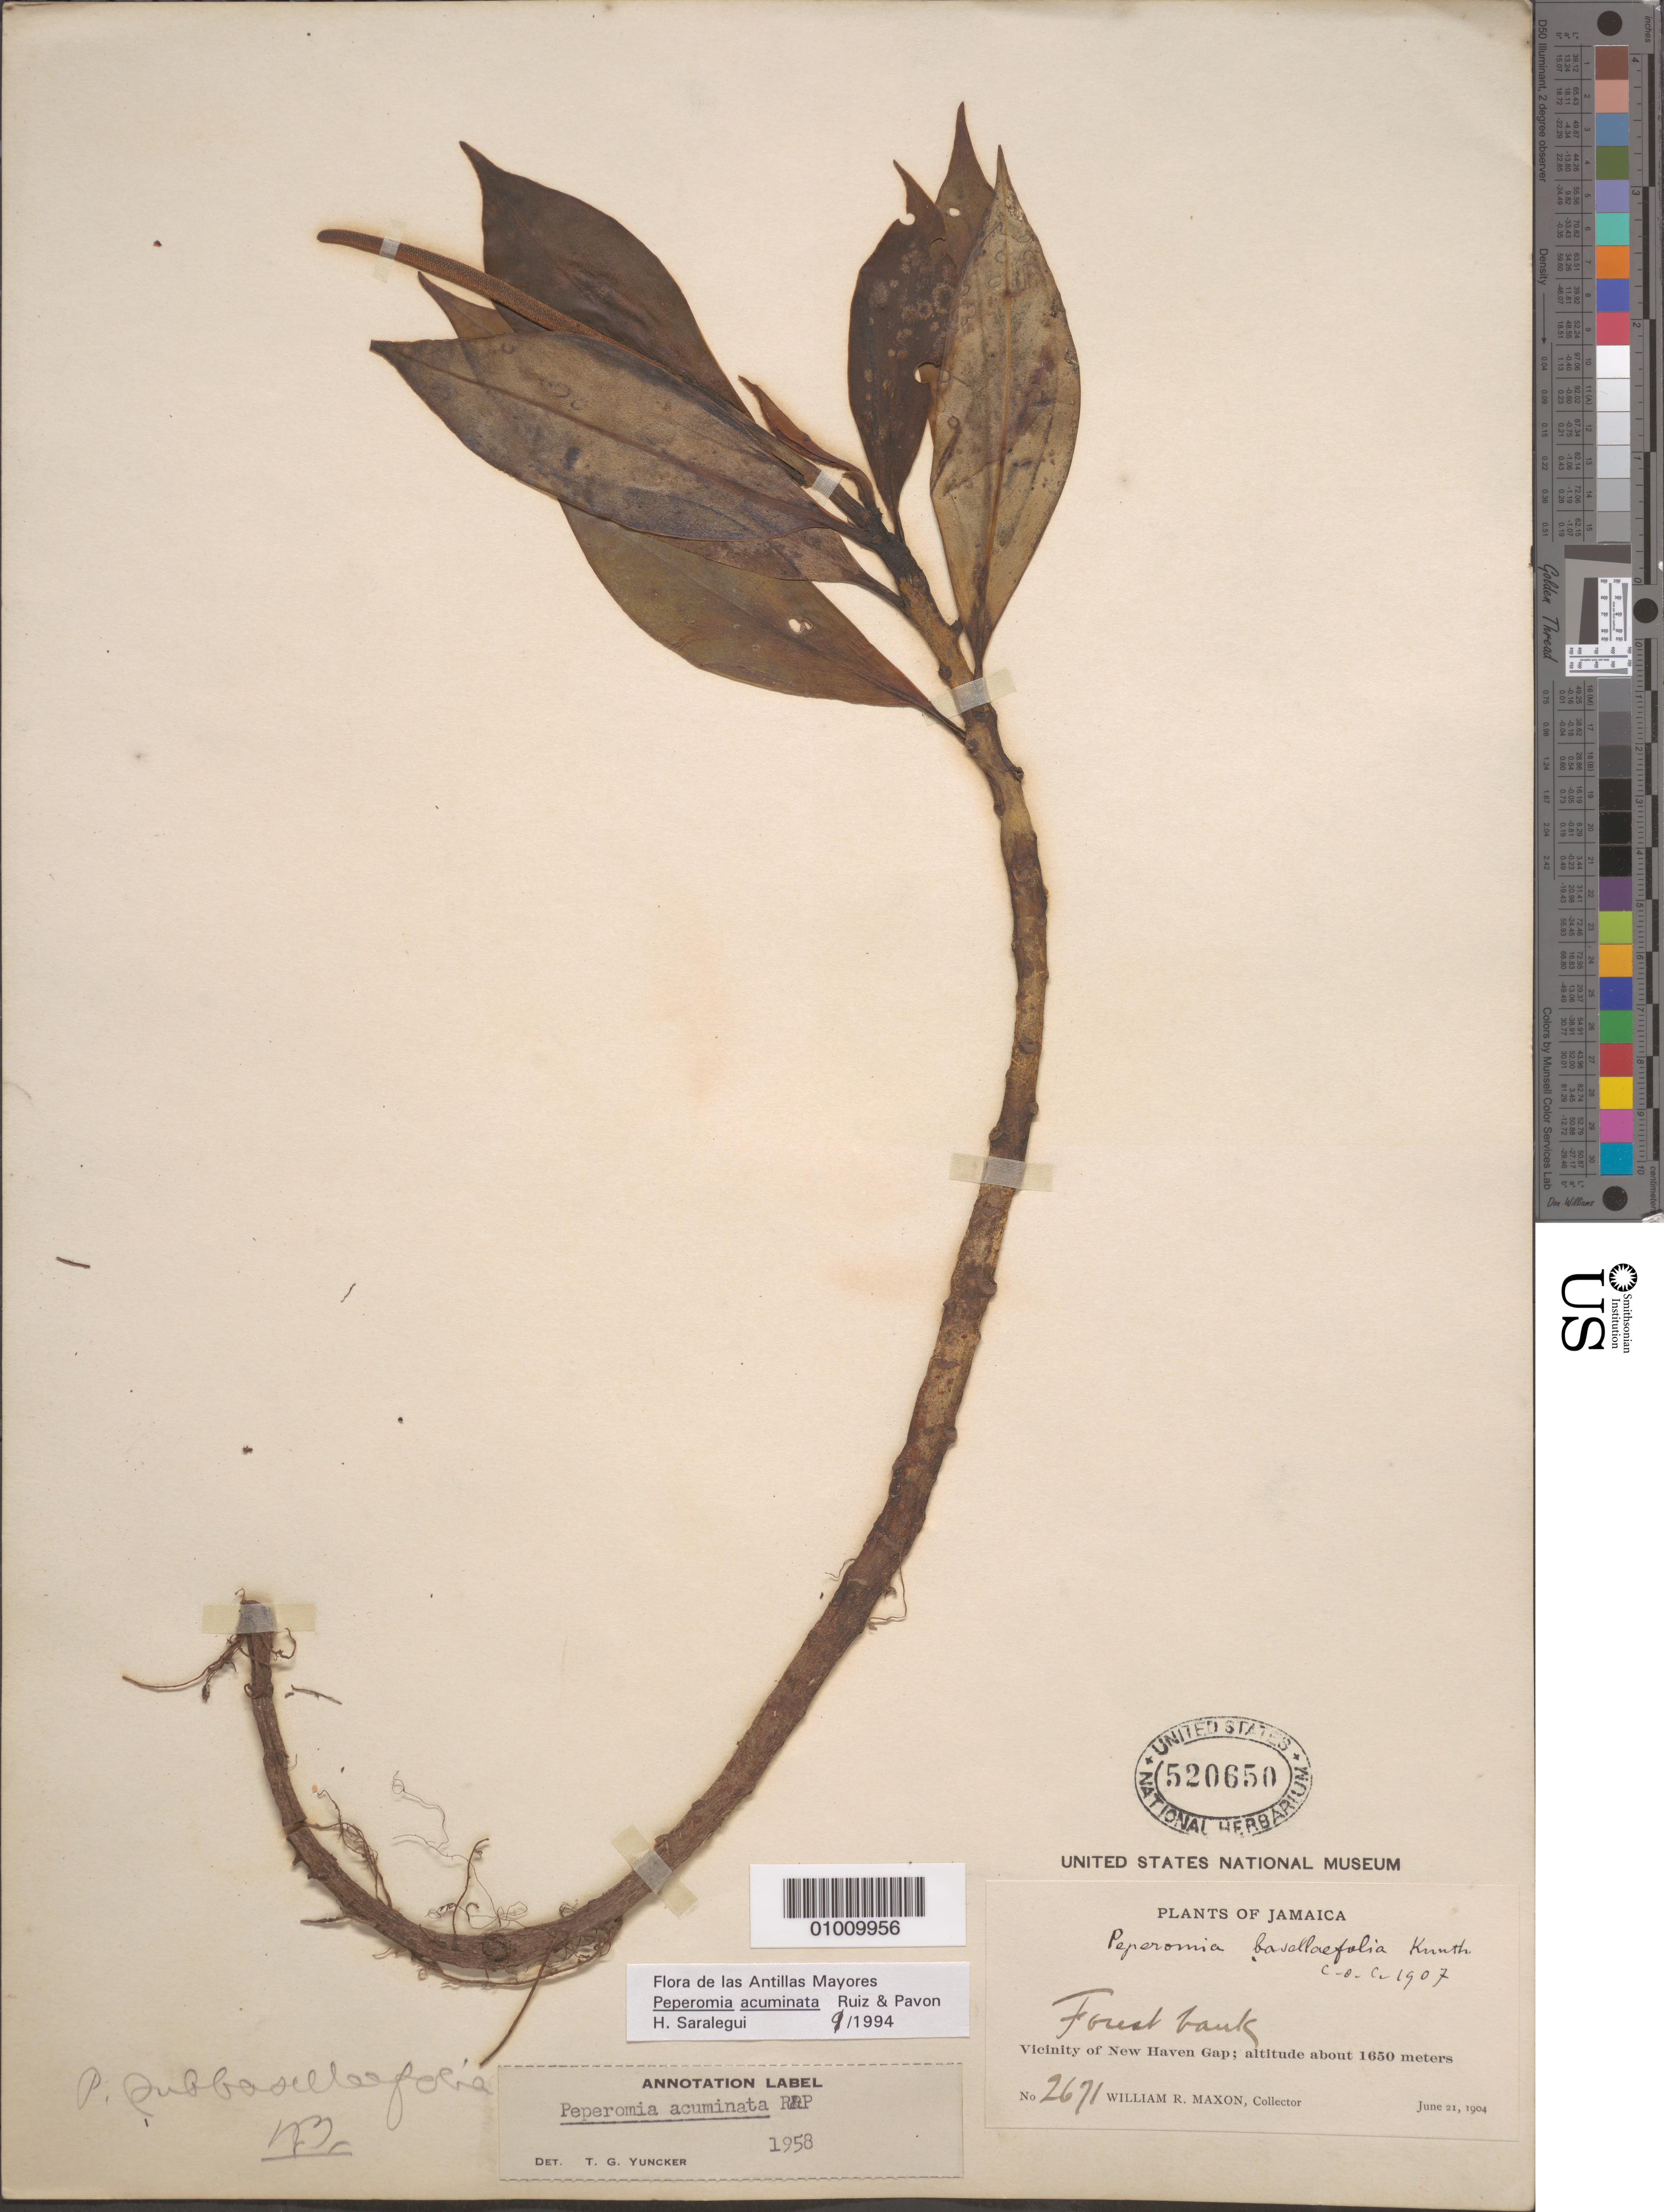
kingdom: Plantae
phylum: Tracheophyta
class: Magnoliopsida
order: Piperales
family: Piperaceae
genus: Peperomia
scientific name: Peperomia acuminata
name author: Ruiz & Pav.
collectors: W. R. Maxon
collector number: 2671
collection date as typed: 21 Jun 1904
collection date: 1904-06-21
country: Jamaica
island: Jamaica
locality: Forest bank in the vicinity of New Haven Gap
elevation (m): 1650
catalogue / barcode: US 520650